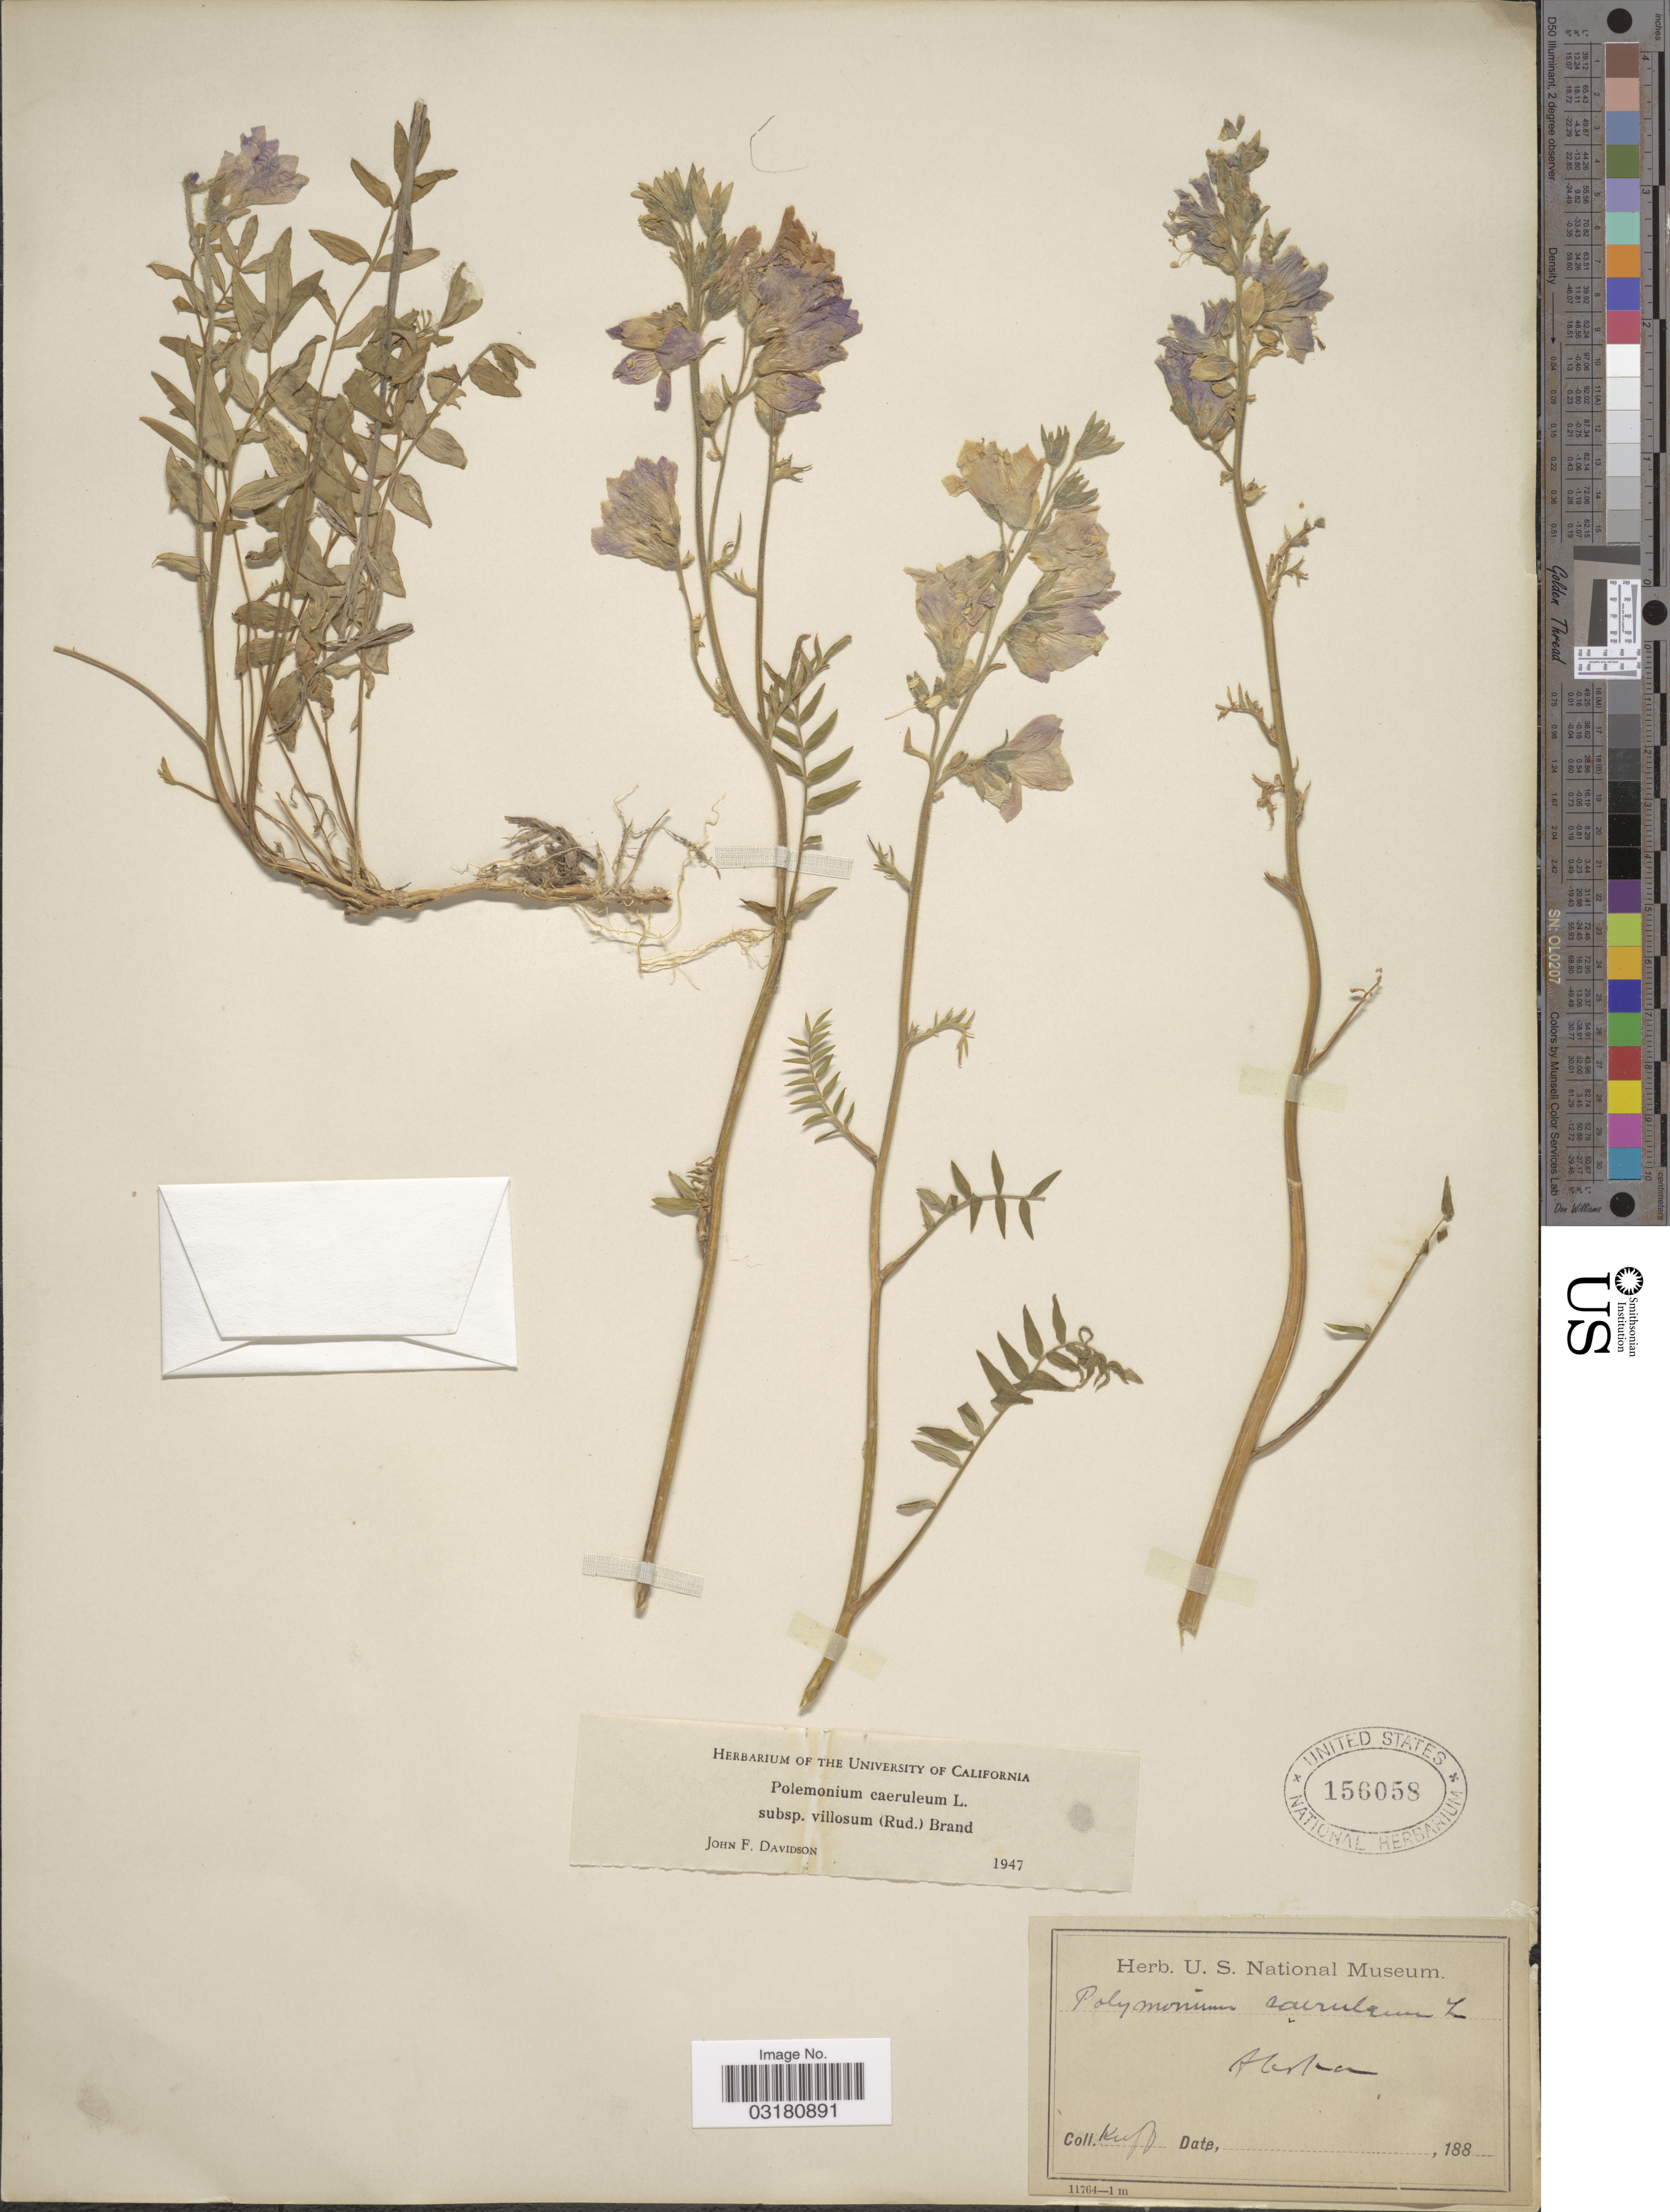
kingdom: Plantae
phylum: Tracheophyta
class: Magnoliopsida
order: Ericales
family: Polemoniaceae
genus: Polemonium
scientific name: Polemonium caeruleum subsp. villosum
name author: (Rudolph ex Georgi) Brand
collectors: -. Huff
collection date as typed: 188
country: United States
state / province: Alaska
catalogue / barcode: US 156058